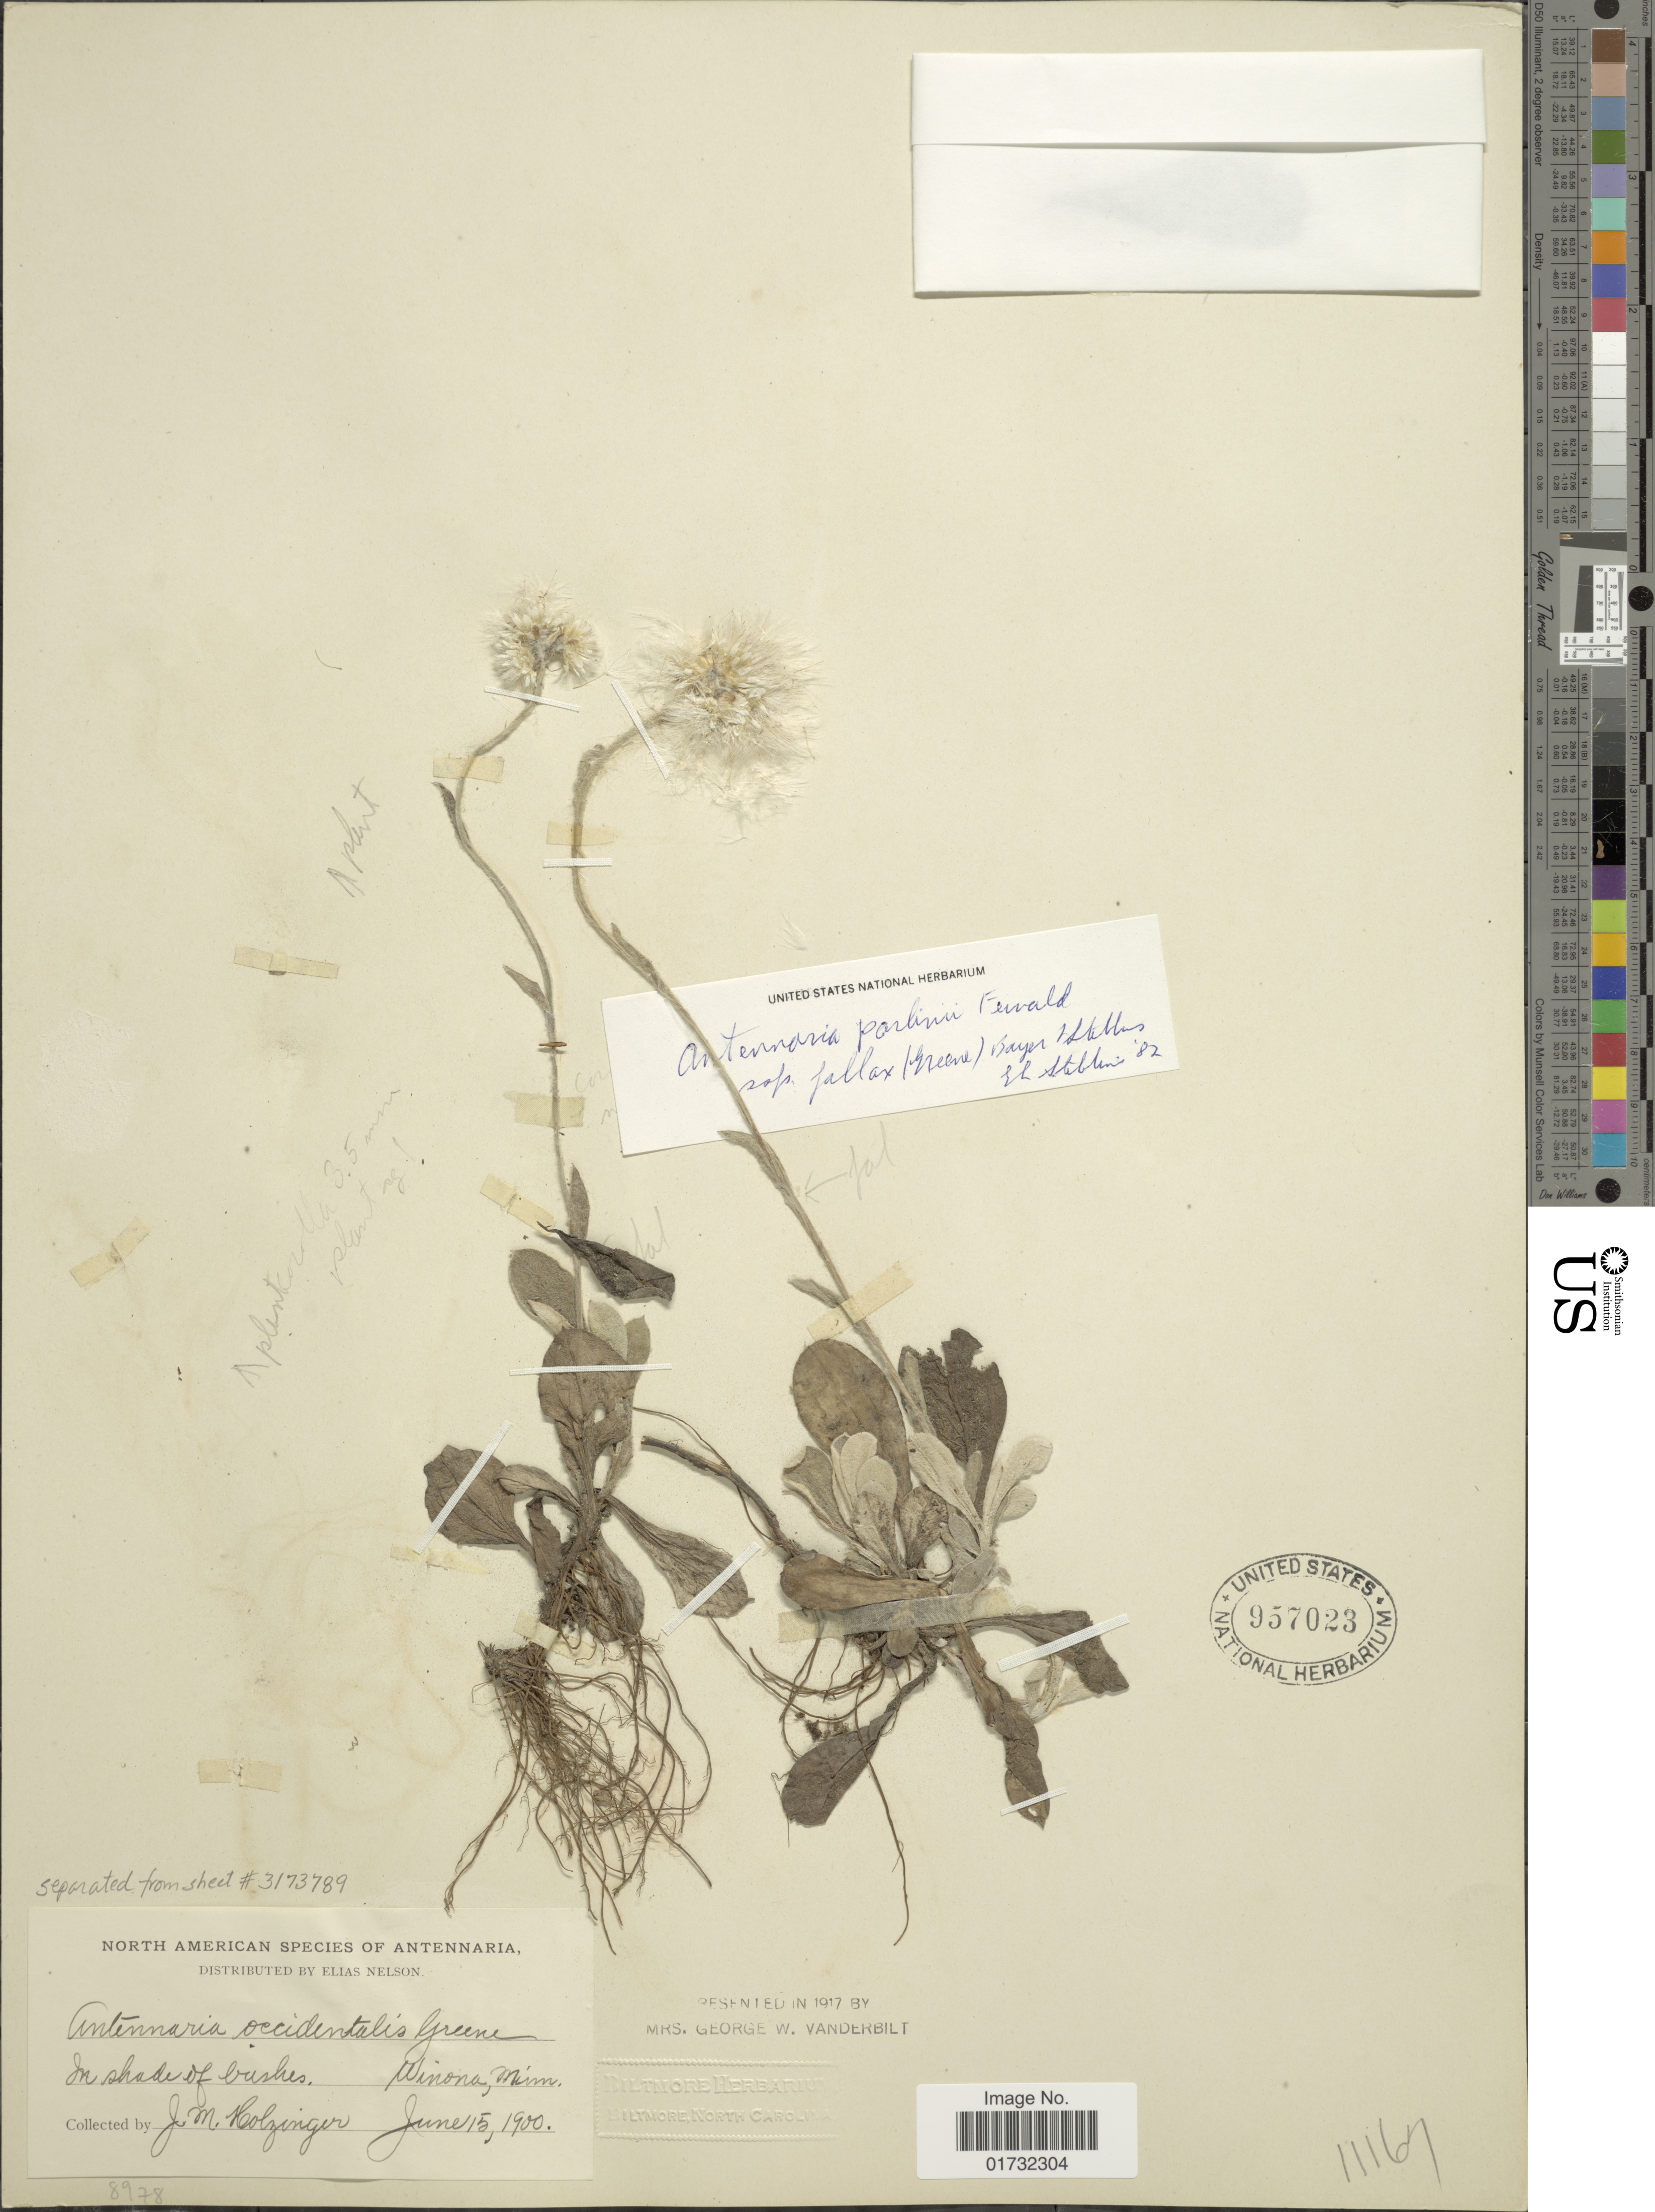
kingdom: Plantae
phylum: Tracheophyta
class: Magnoliopsida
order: Asterales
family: Asteraceae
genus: Antennaria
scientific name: Antennaria parlinii subsp. fallax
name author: (Greene) R.J. Bayer & Stebbins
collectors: J. M. Holzinger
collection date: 1900-06-15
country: United States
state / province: Minnesota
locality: Winona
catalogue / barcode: US 957023